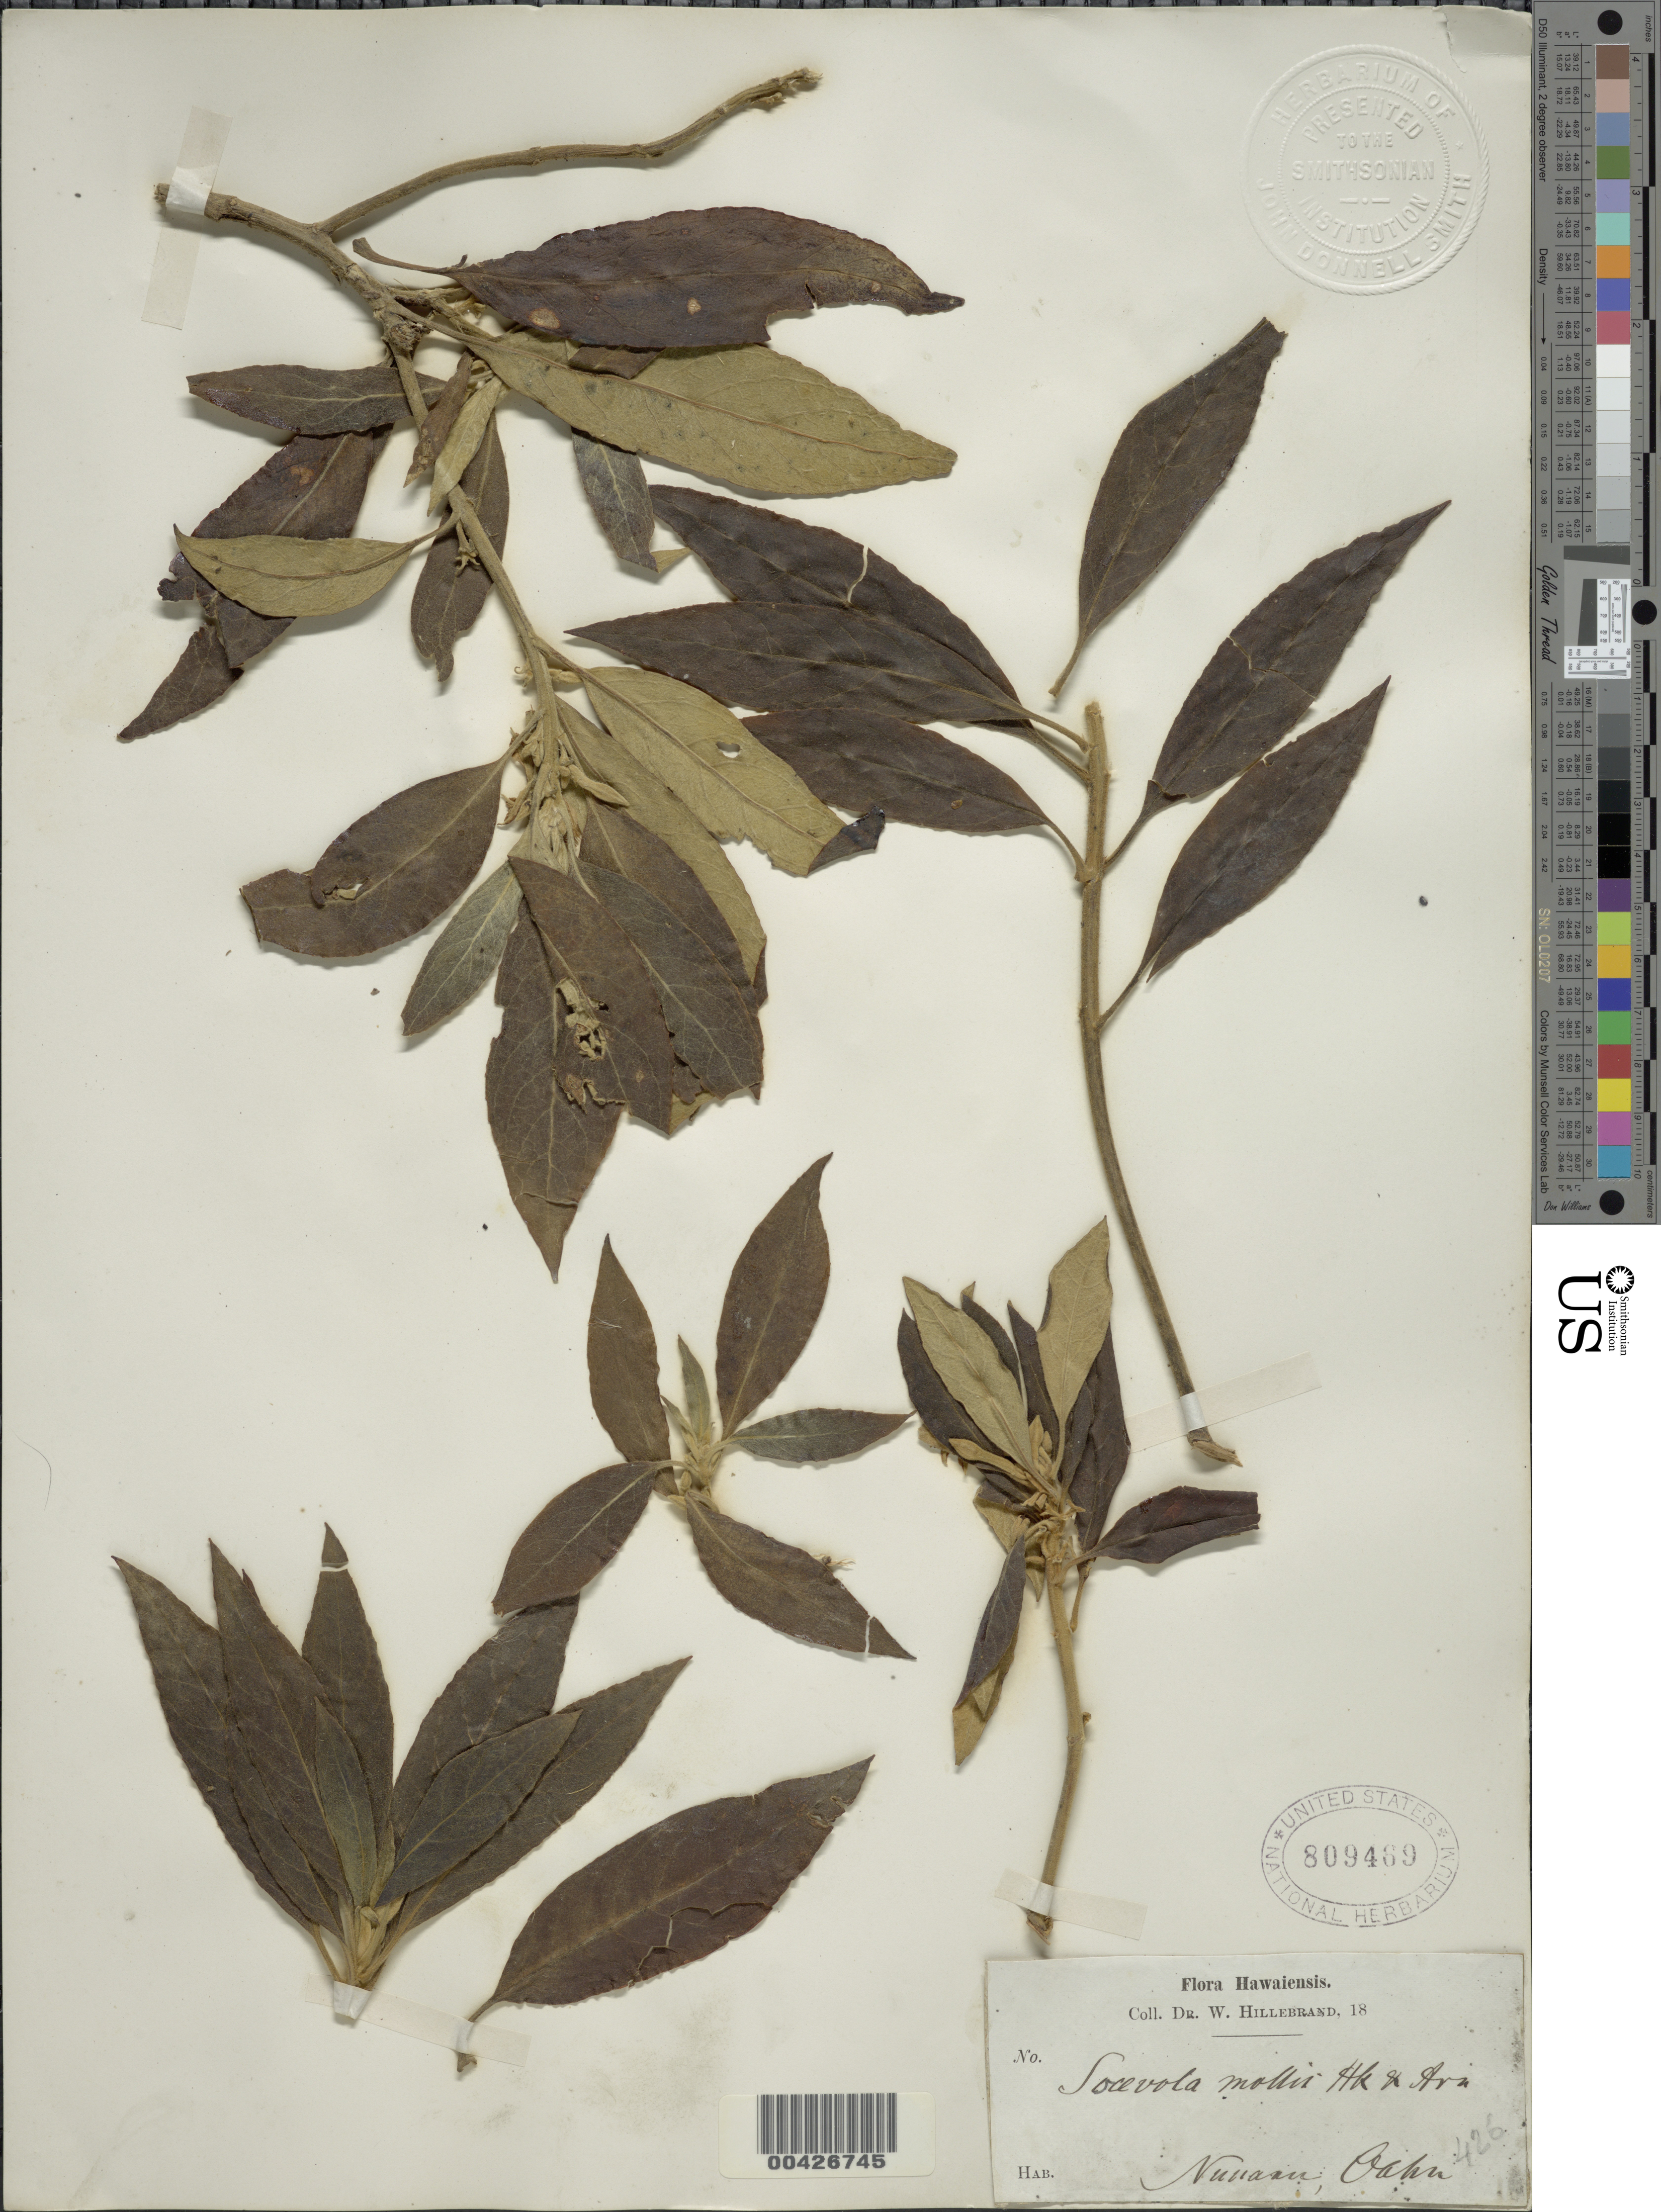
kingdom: Plantae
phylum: Tracheophyta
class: Magnoliopsida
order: Asterales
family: Goodeniaceae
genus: Scaevola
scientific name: Scaevola mollis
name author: Hook. & Arn.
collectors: W. Hillebrand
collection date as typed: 18??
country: United States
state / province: Hawaii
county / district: Honolulu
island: Oahu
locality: Nuuanu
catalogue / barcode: US 809469